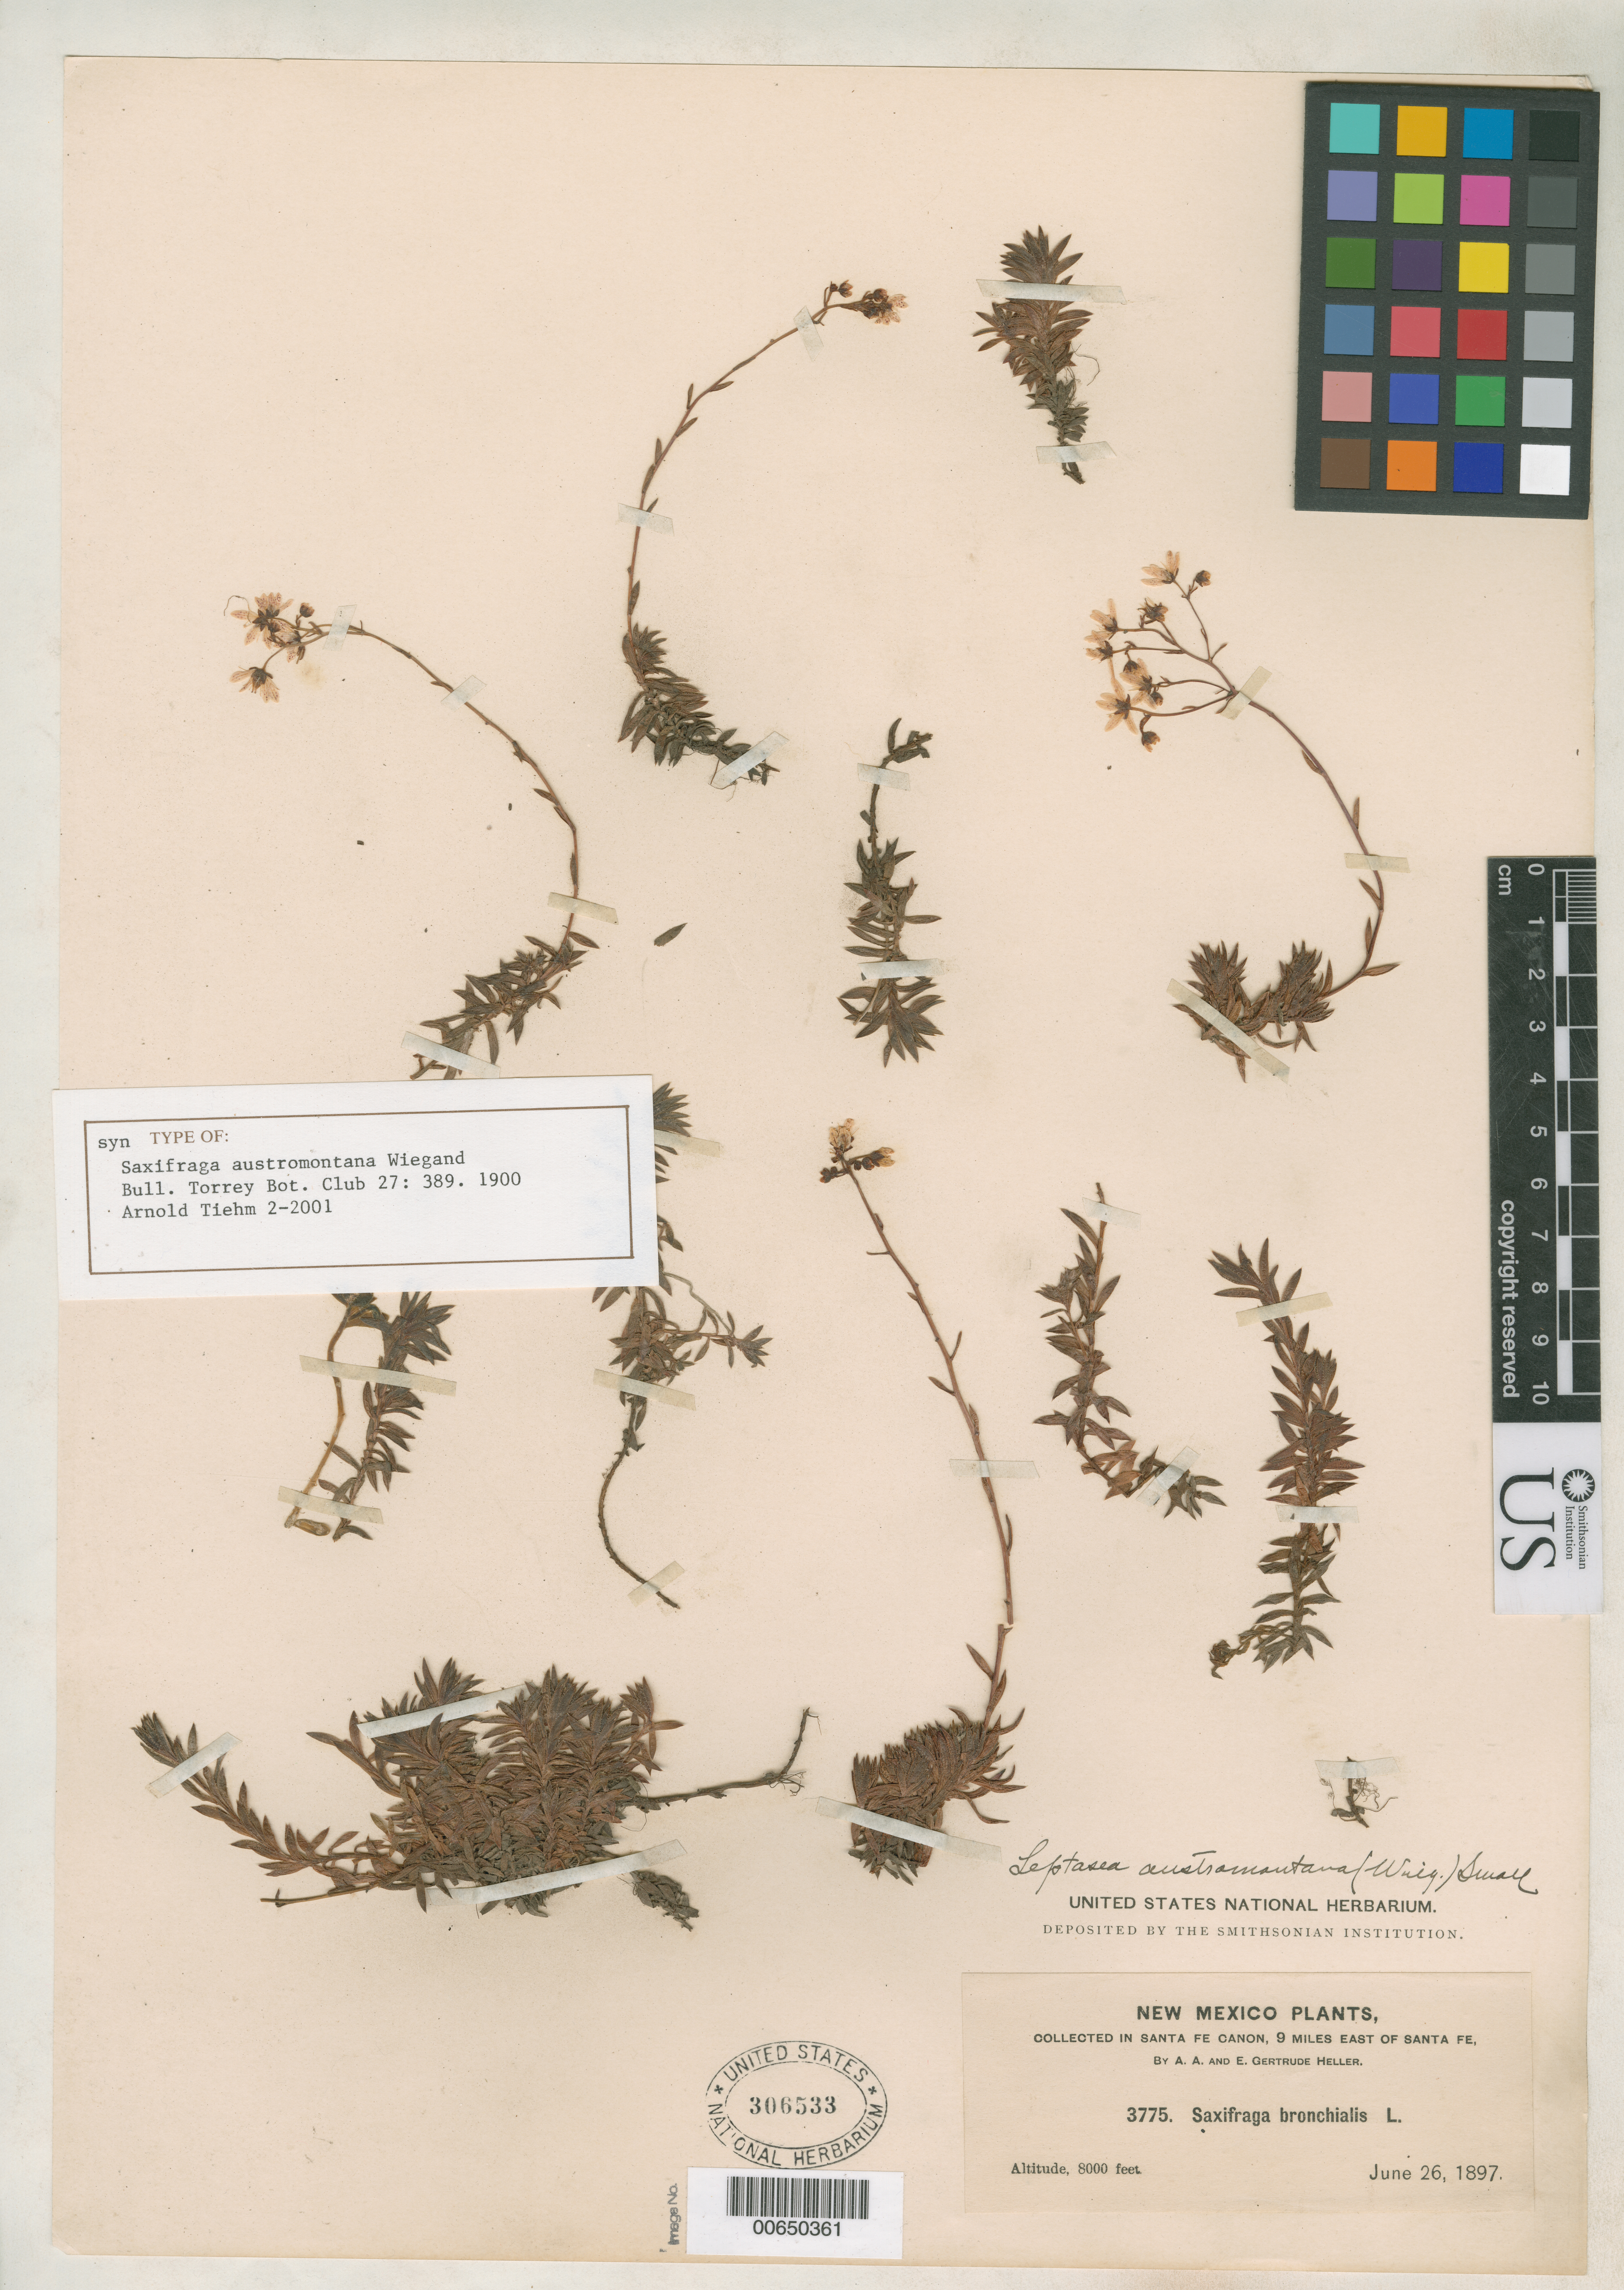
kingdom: Plantae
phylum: Tracheophyta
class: Magnoliopsida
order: Saxifragales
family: Saxifragaceae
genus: Saxifraga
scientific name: Saxifraga austromontana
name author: Wiegand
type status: Isotype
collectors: A. A. Heller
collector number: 3775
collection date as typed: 26 Jun 1897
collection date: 1897-06-26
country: United States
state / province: New Mexico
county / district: Santa Fe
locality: Santa Fe Canon, 9 mi. W of Santa Fe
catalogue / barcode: US 306533